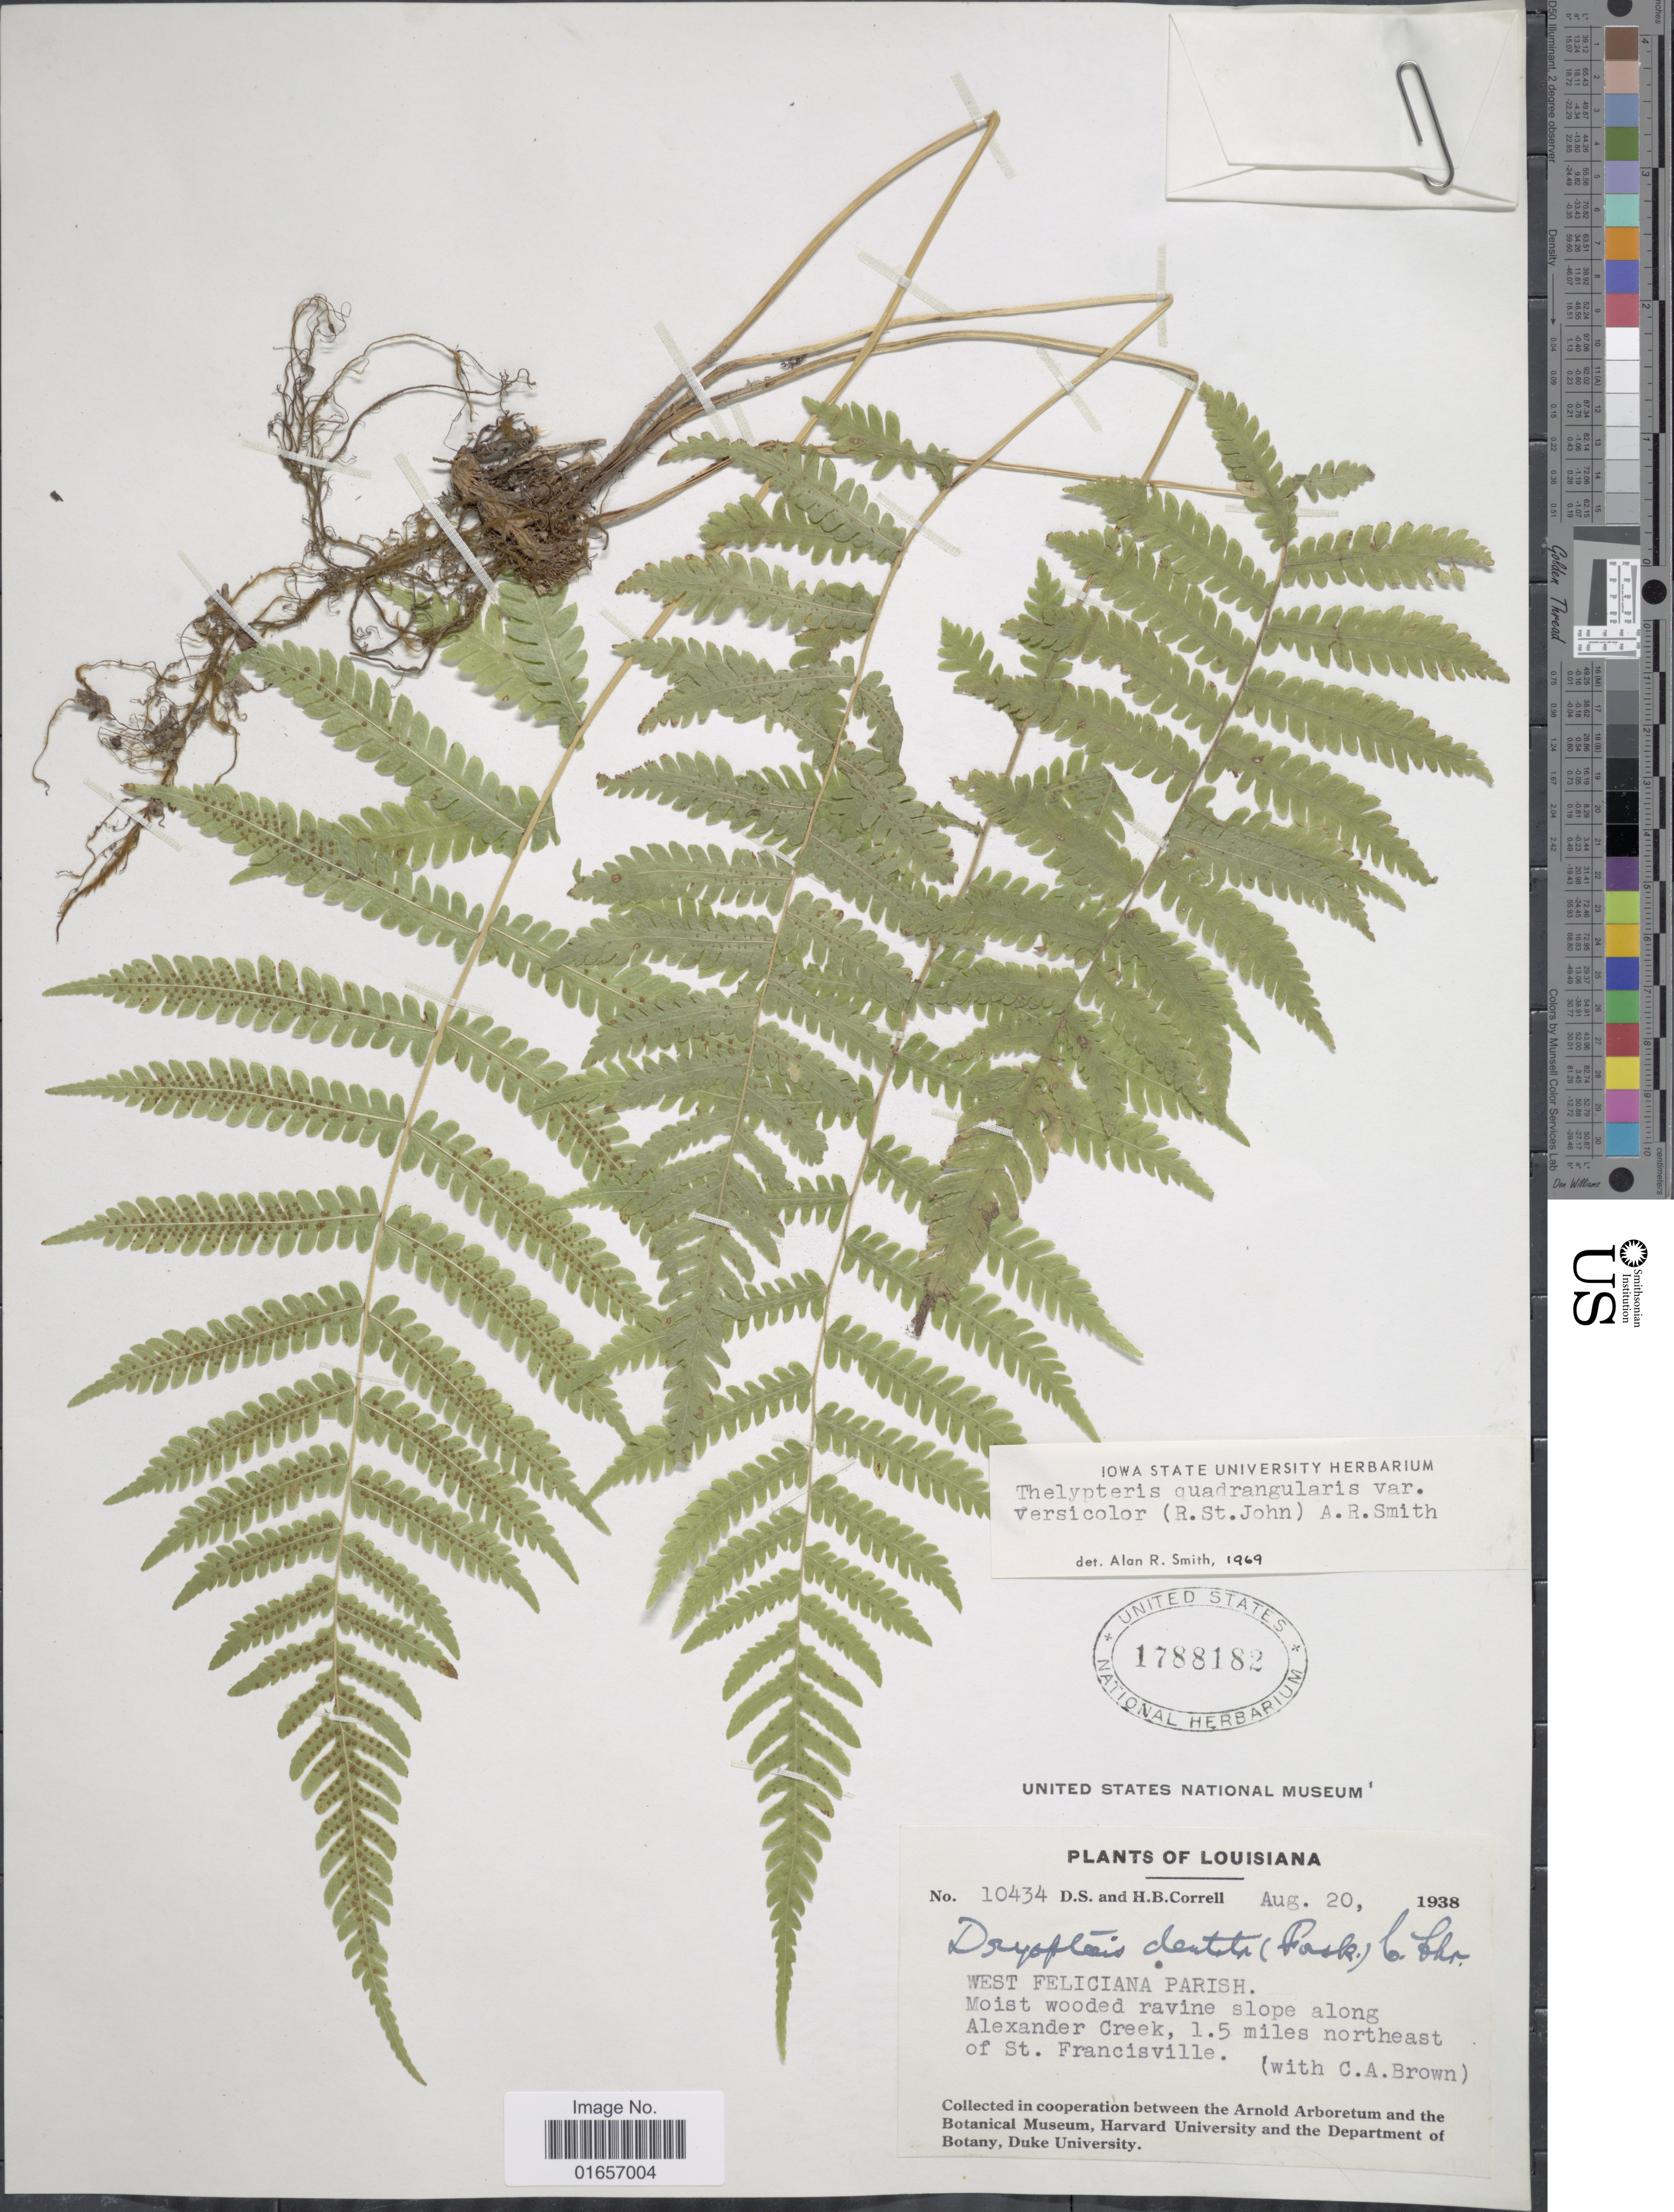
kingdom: Plantae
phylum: Tracheophyta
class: Polypodiopsida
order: Polypodiales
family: Thelypteridaceae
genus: Christella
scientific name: Christella hispidula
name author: (Decne.) Holttum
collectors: D. S. Correll, H. Correll & C. A. Brown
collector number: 10434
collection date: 1938-08-20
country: United States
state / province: Louisiana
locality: West Feliciana Parish, along Alexander Creek, 1.5 miles northeast of St. Francisville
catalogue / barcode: US 1788182